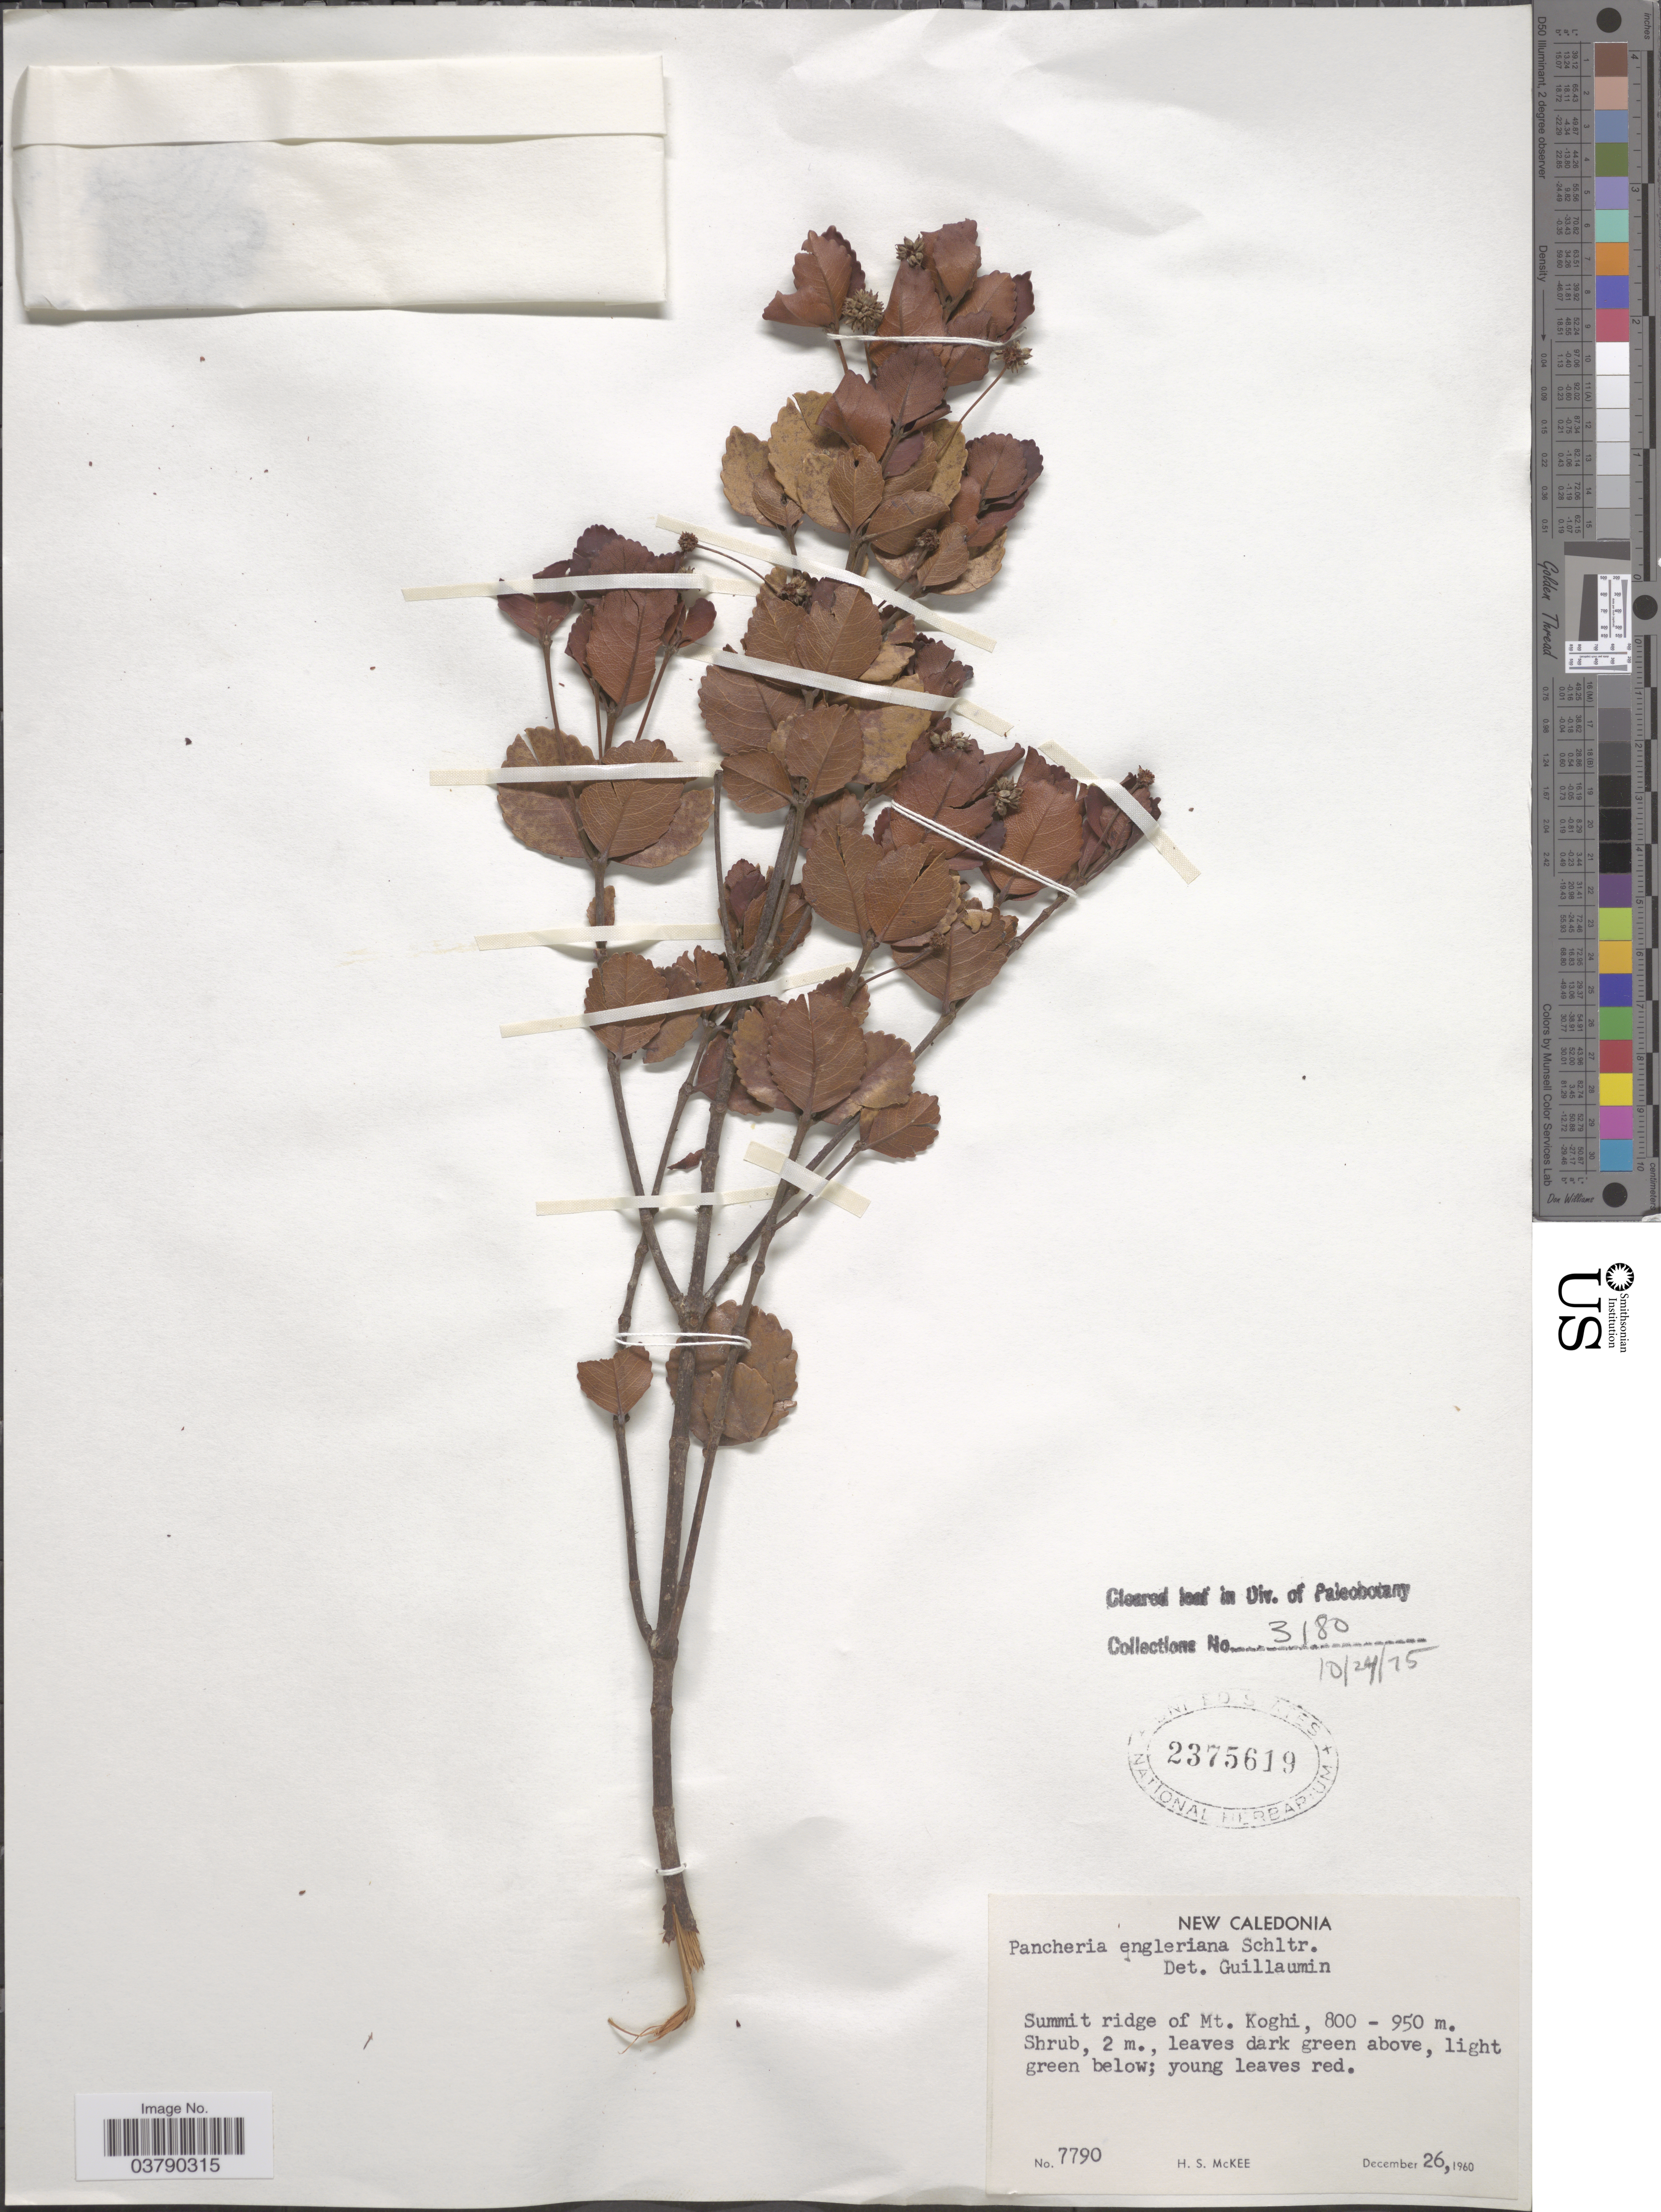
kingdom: Plantae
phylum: Tracheophyta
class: Magnoliopsida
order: Oxalidales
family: Cunoniaceae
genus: Pancheria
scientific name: Pancheria engleriana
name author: Schltr.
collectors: H. S. McKee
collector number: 7790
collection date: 1960-12-26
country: New Caledonia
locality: Summit ridge of Mt. Koghi.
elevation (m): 800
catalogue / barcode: US 2375619